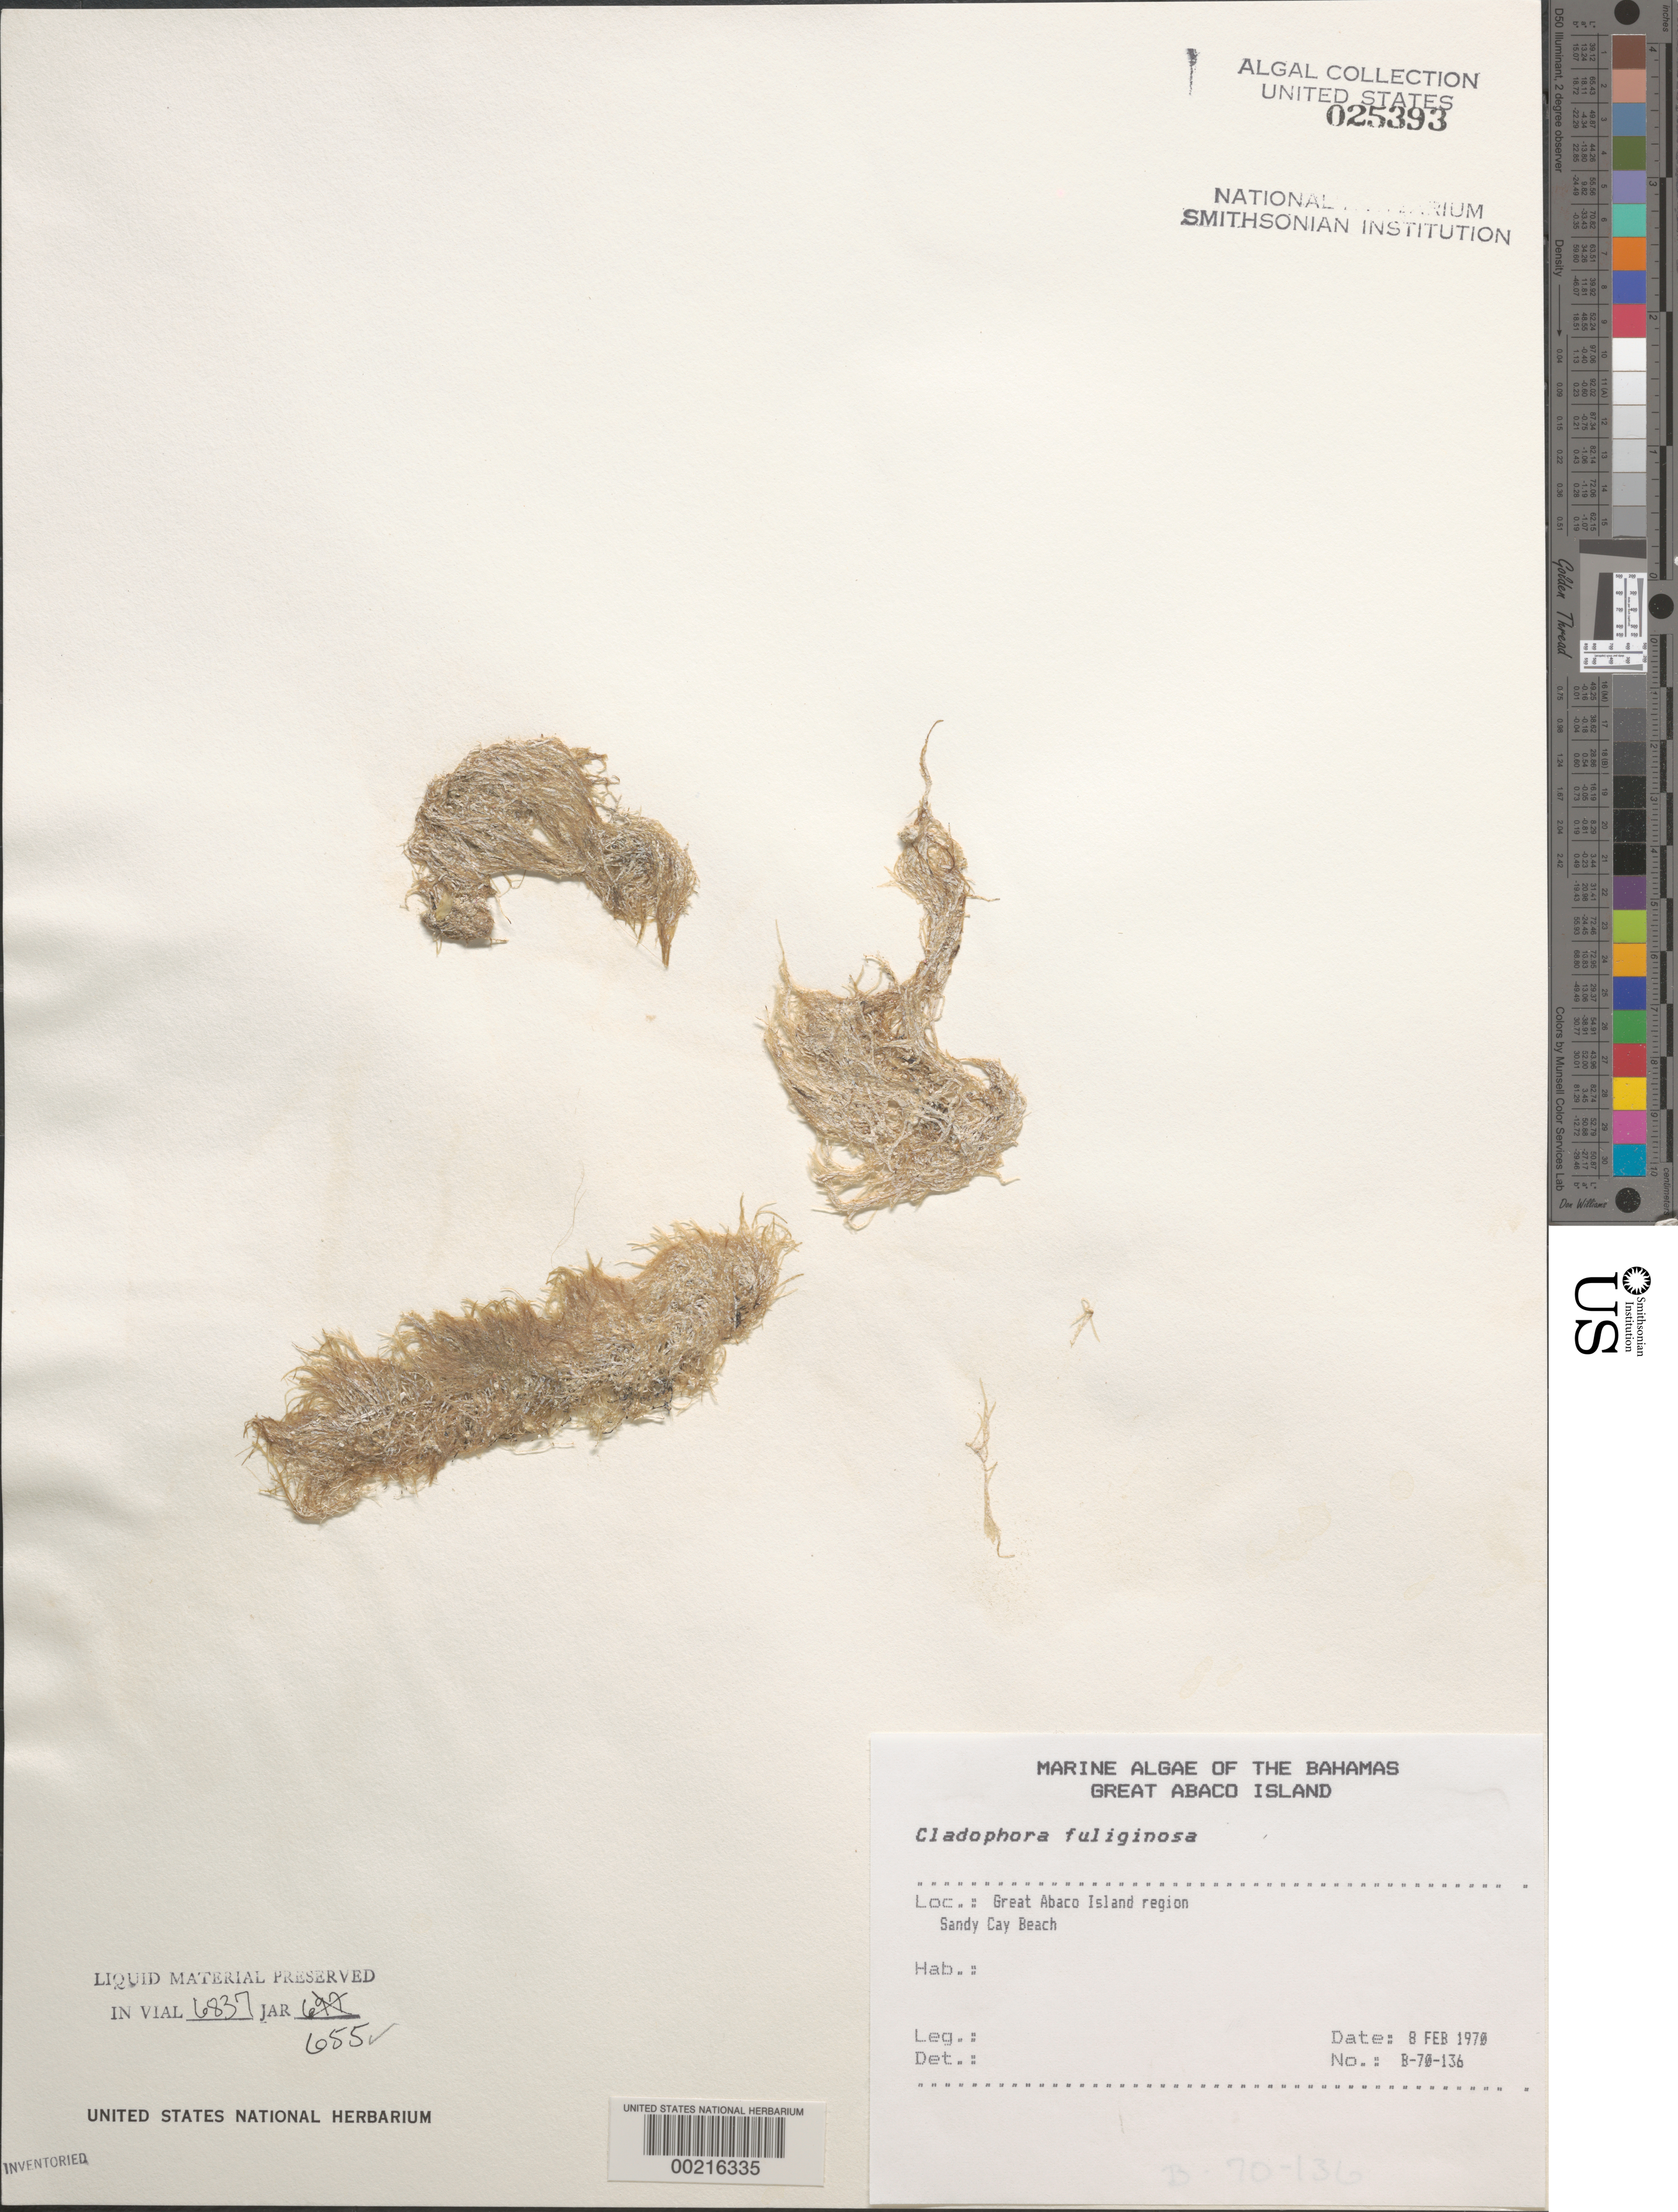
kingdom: Plantae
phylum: Chlorophyta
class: Ulvophyceae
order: Cladophorales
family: Cladophoraceae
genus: Cladophora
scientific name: Cladophora fuliginosa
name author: Kütz.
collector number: B-70-136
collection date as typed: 08 Feb 1970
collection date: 1970-02-08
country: Bahamas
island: Great Abaco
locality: Sandy Cay Beach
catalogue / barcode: US 25393